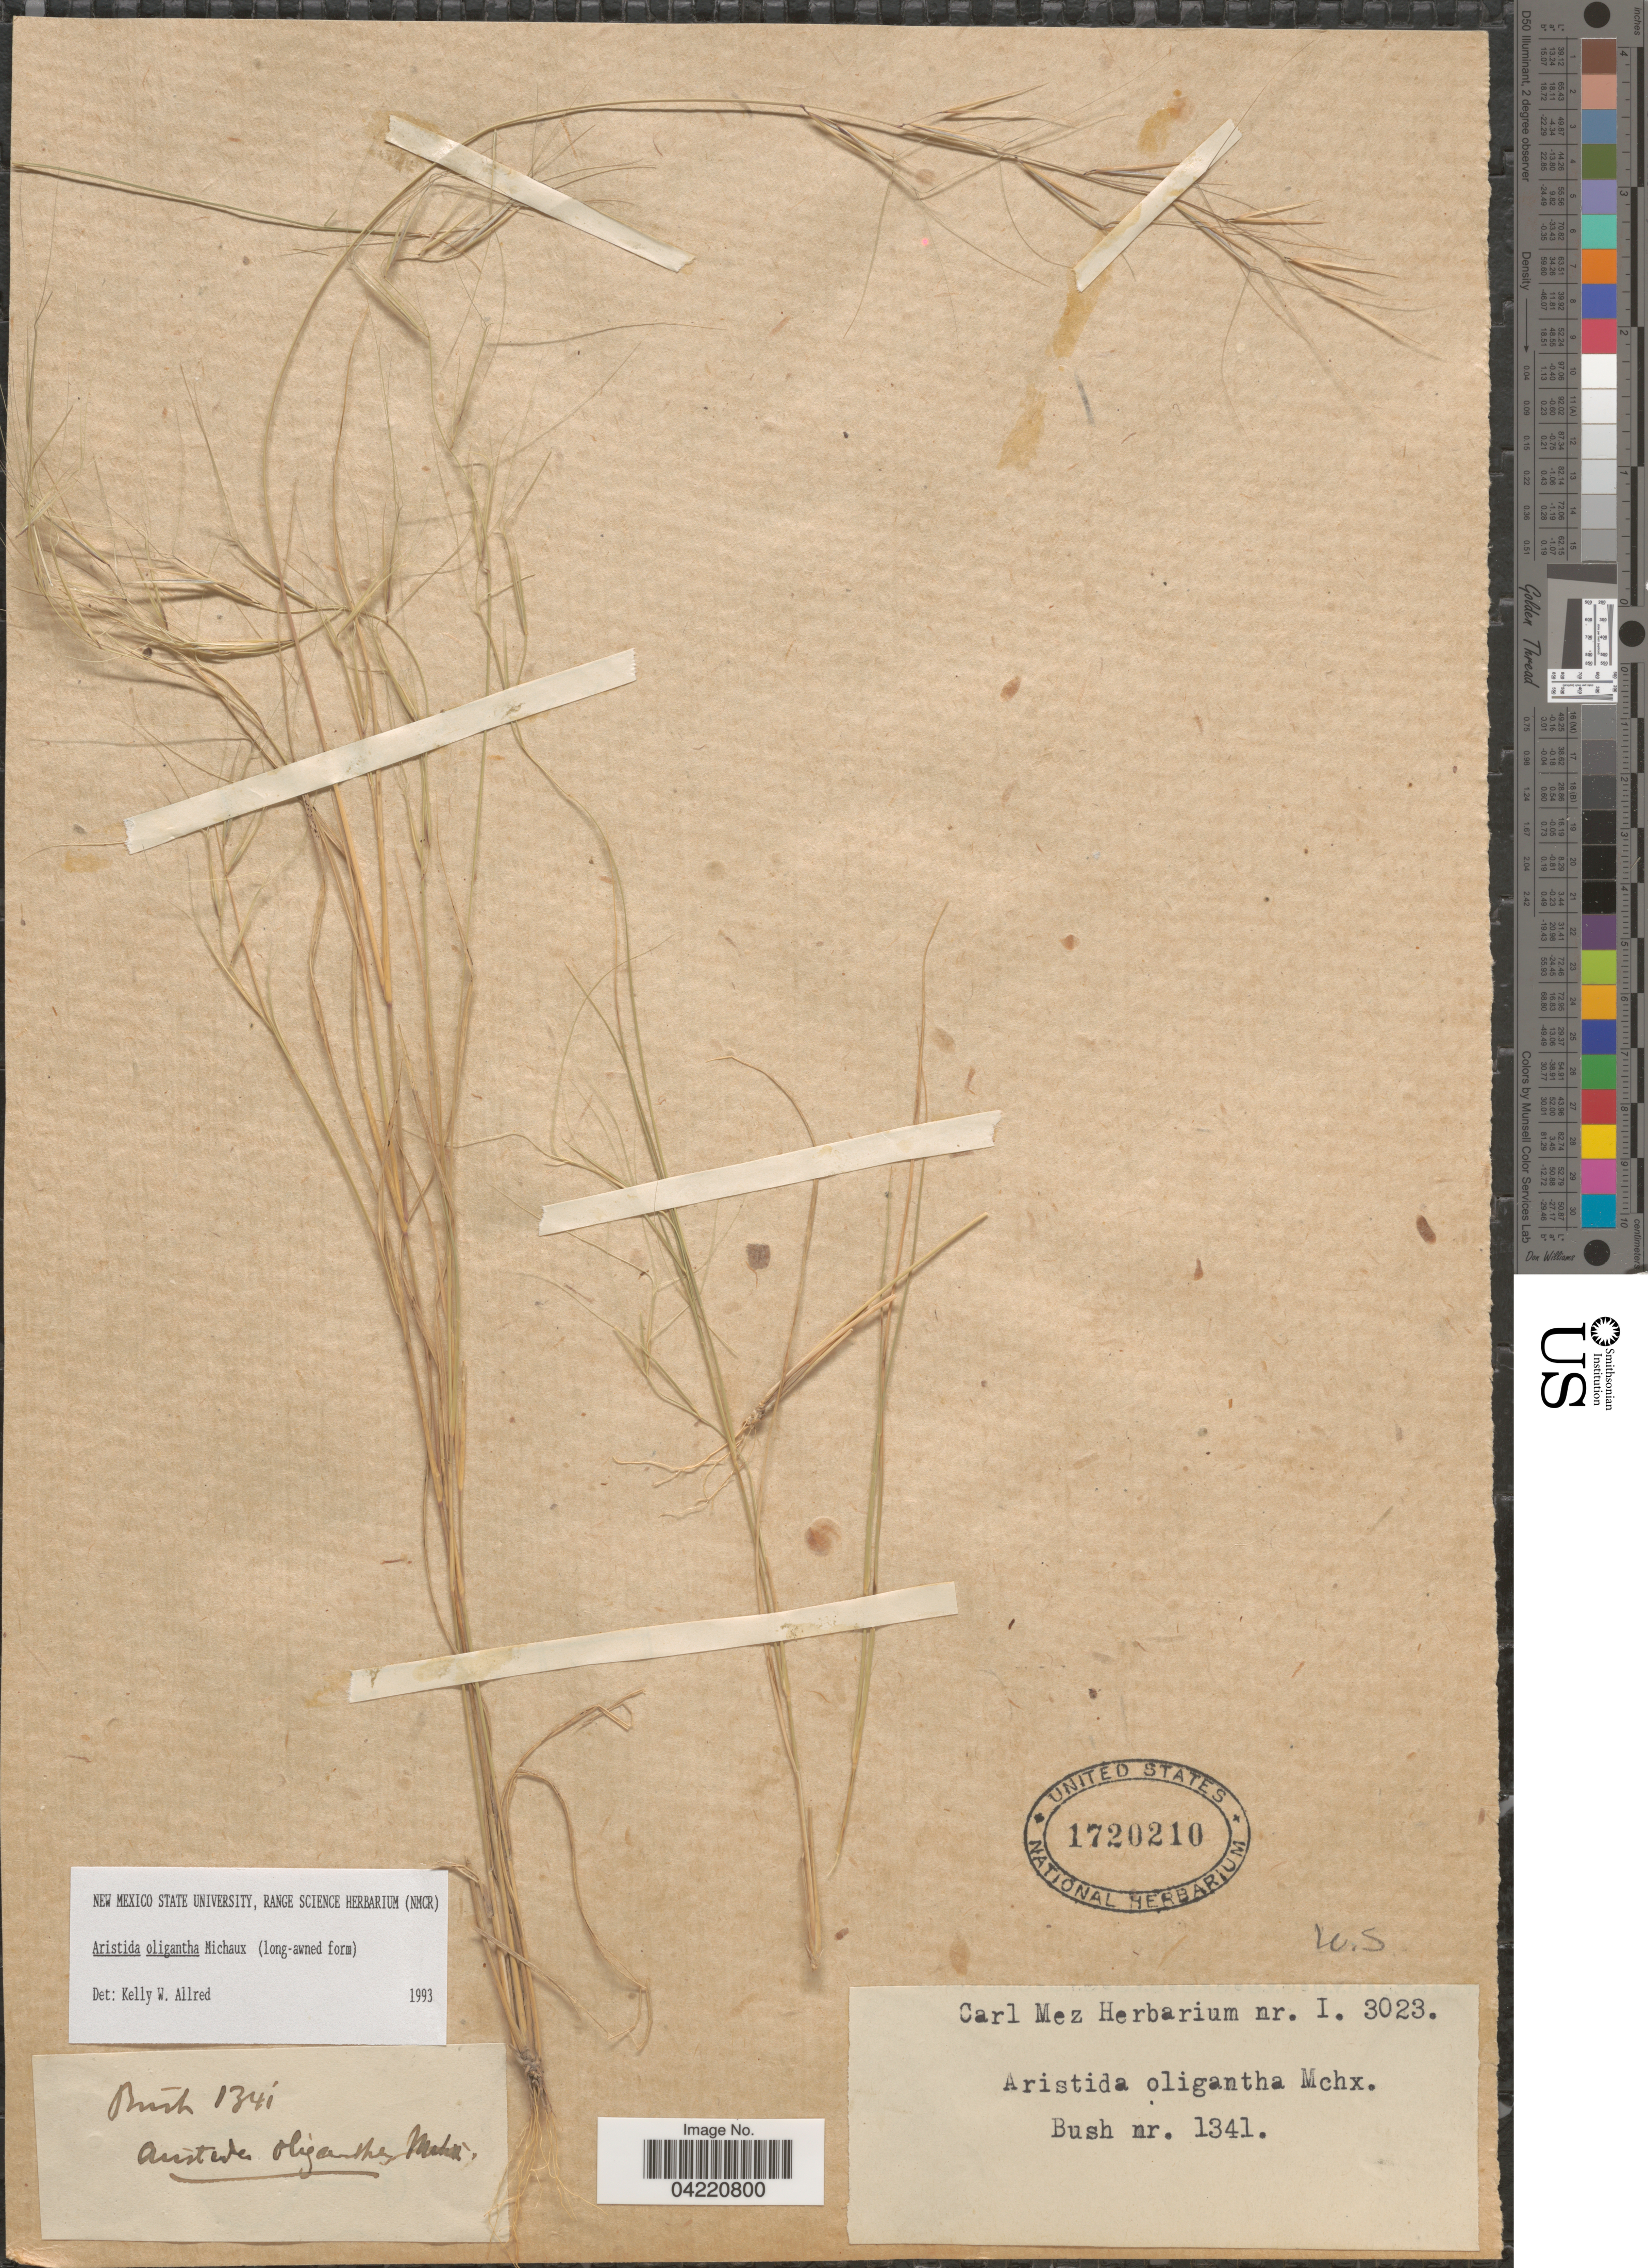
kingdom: Plantae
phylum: Tracheophyta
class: Liliopsida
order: Poales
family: Poaceae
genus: Aristida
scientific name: Aristida oligantha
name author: Michx.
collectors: -- Bush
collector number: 1341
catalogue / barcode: US 1720210